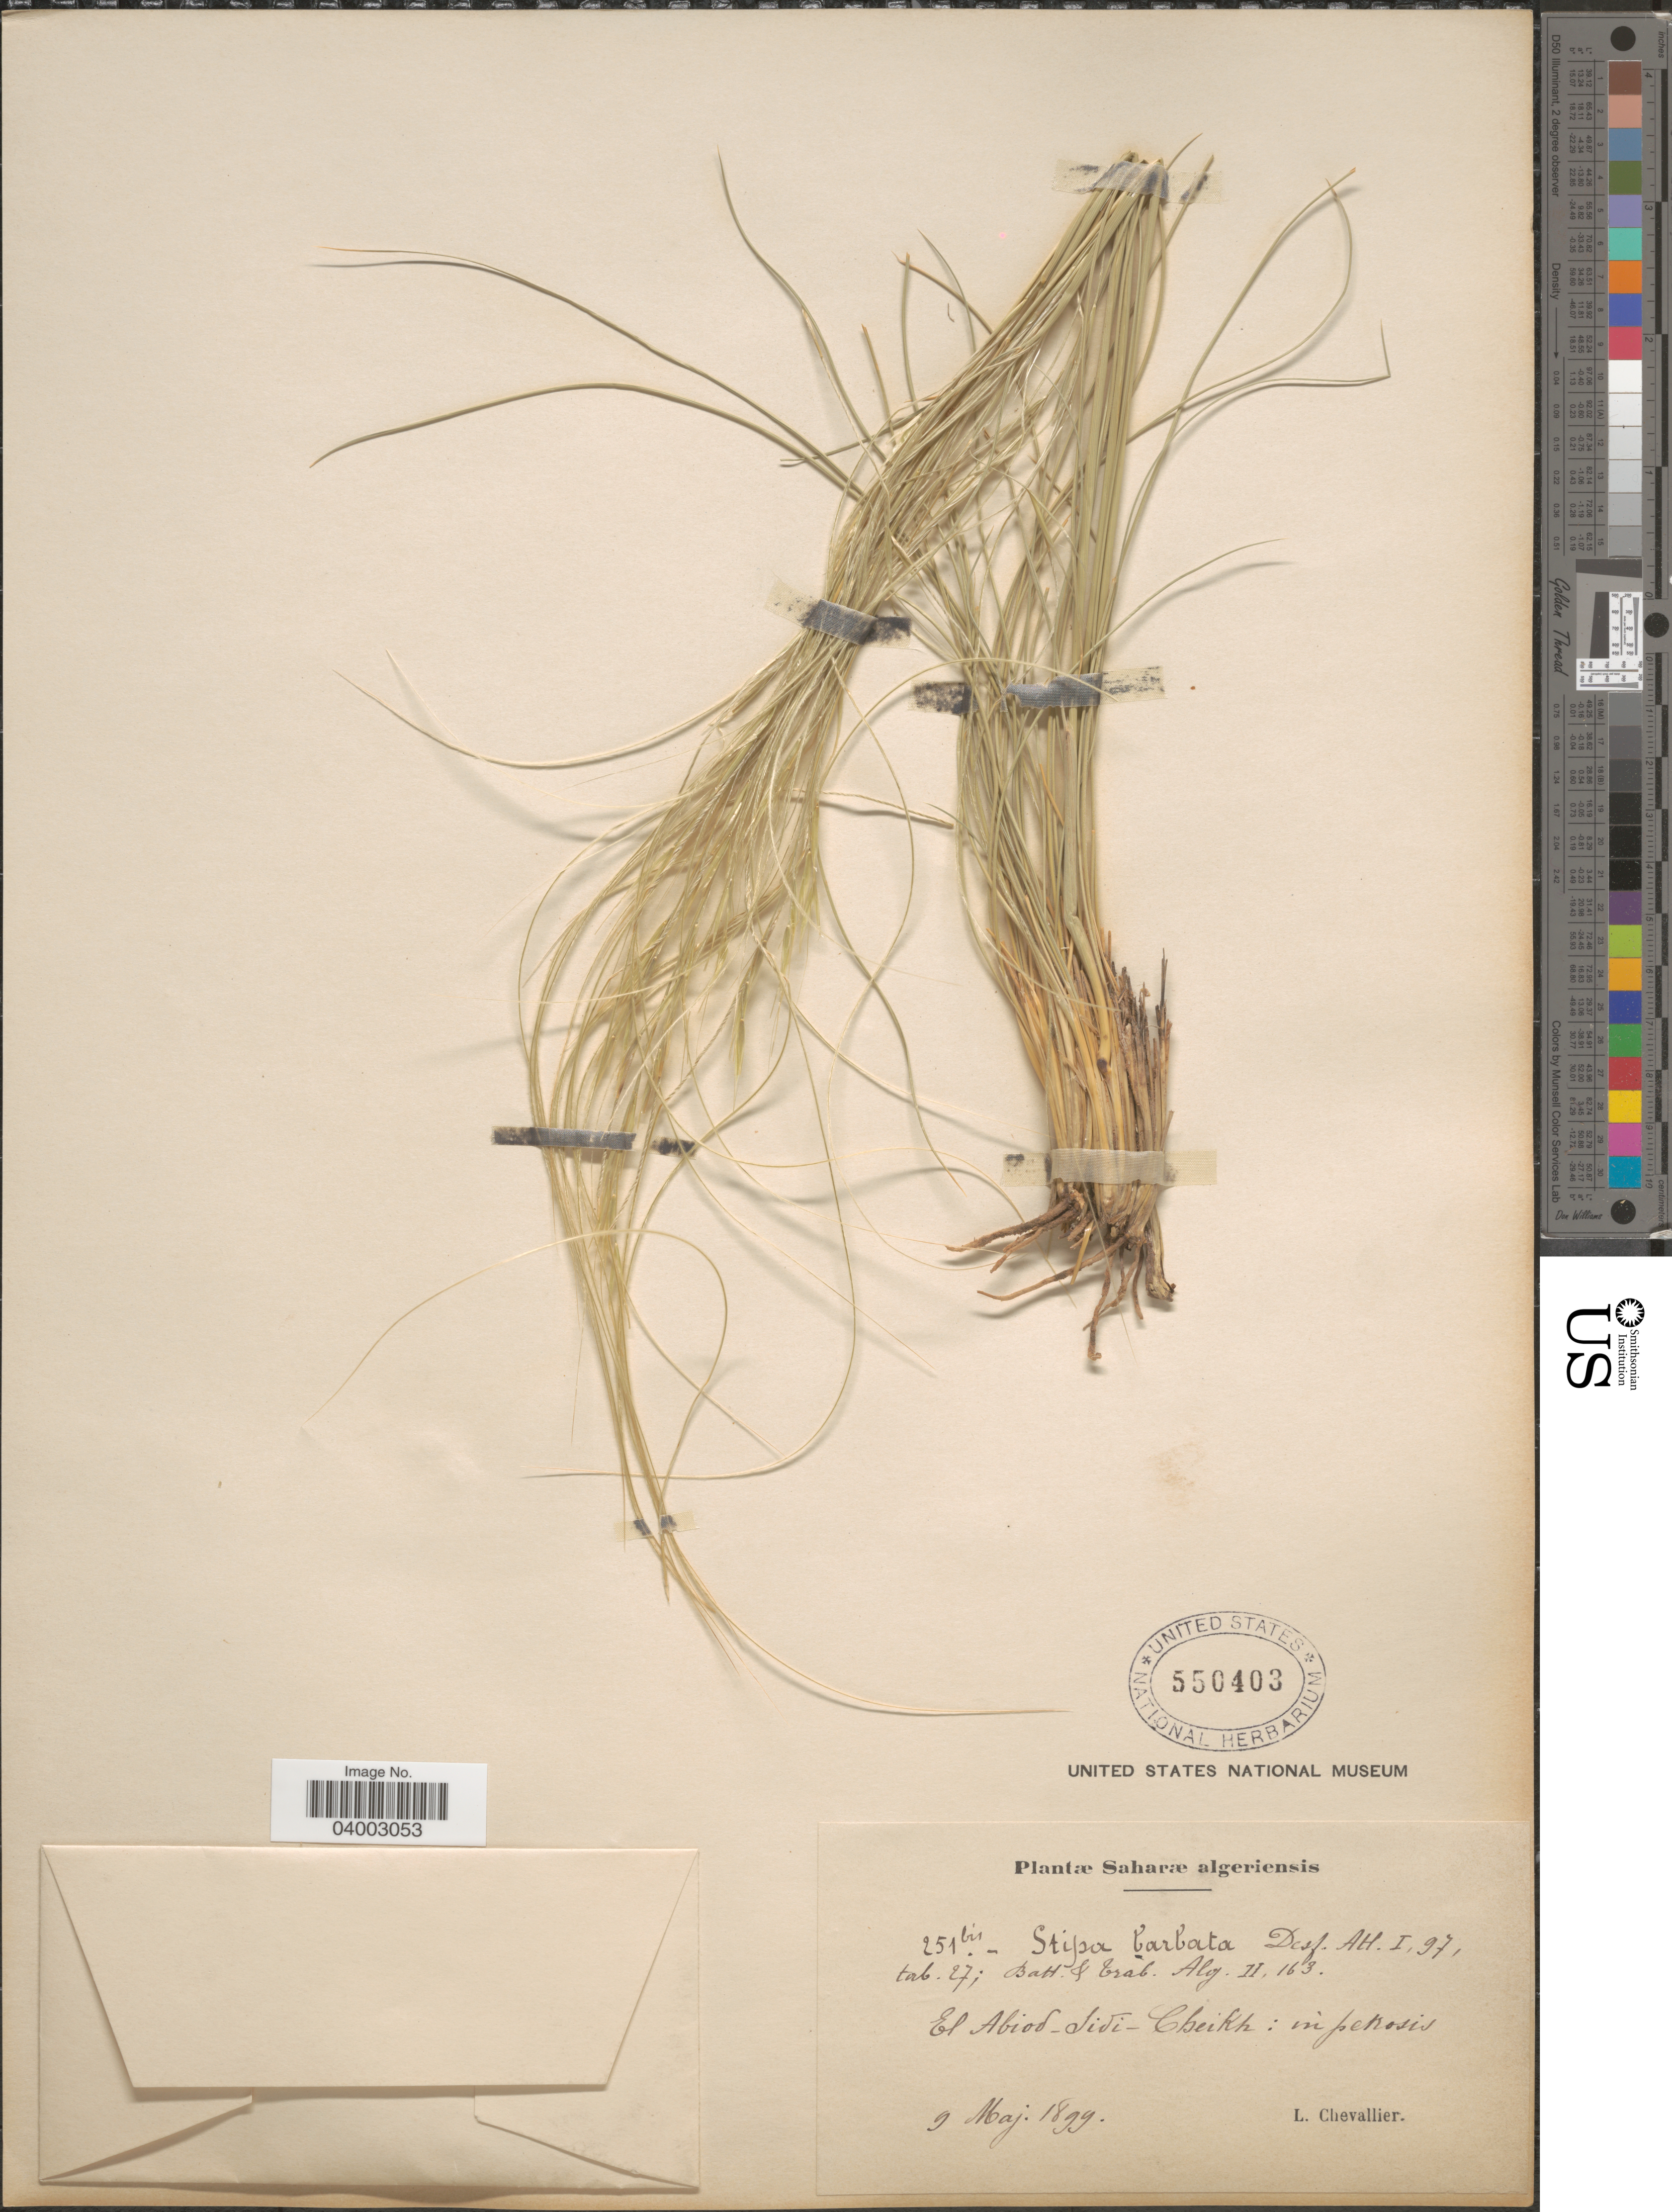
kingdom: Plantae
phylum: Tracheophyta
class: Liliopsida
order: Poales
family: Poaceae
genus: Stipa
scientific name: Stipa barbata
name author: Michx.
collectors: L. Chevallier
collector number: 251bis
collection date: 1899-05-09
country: Algeria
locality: Saharæ algeriensis. El Abiod-Sidi-Cheikh: inferosis.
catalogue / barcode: US 550403